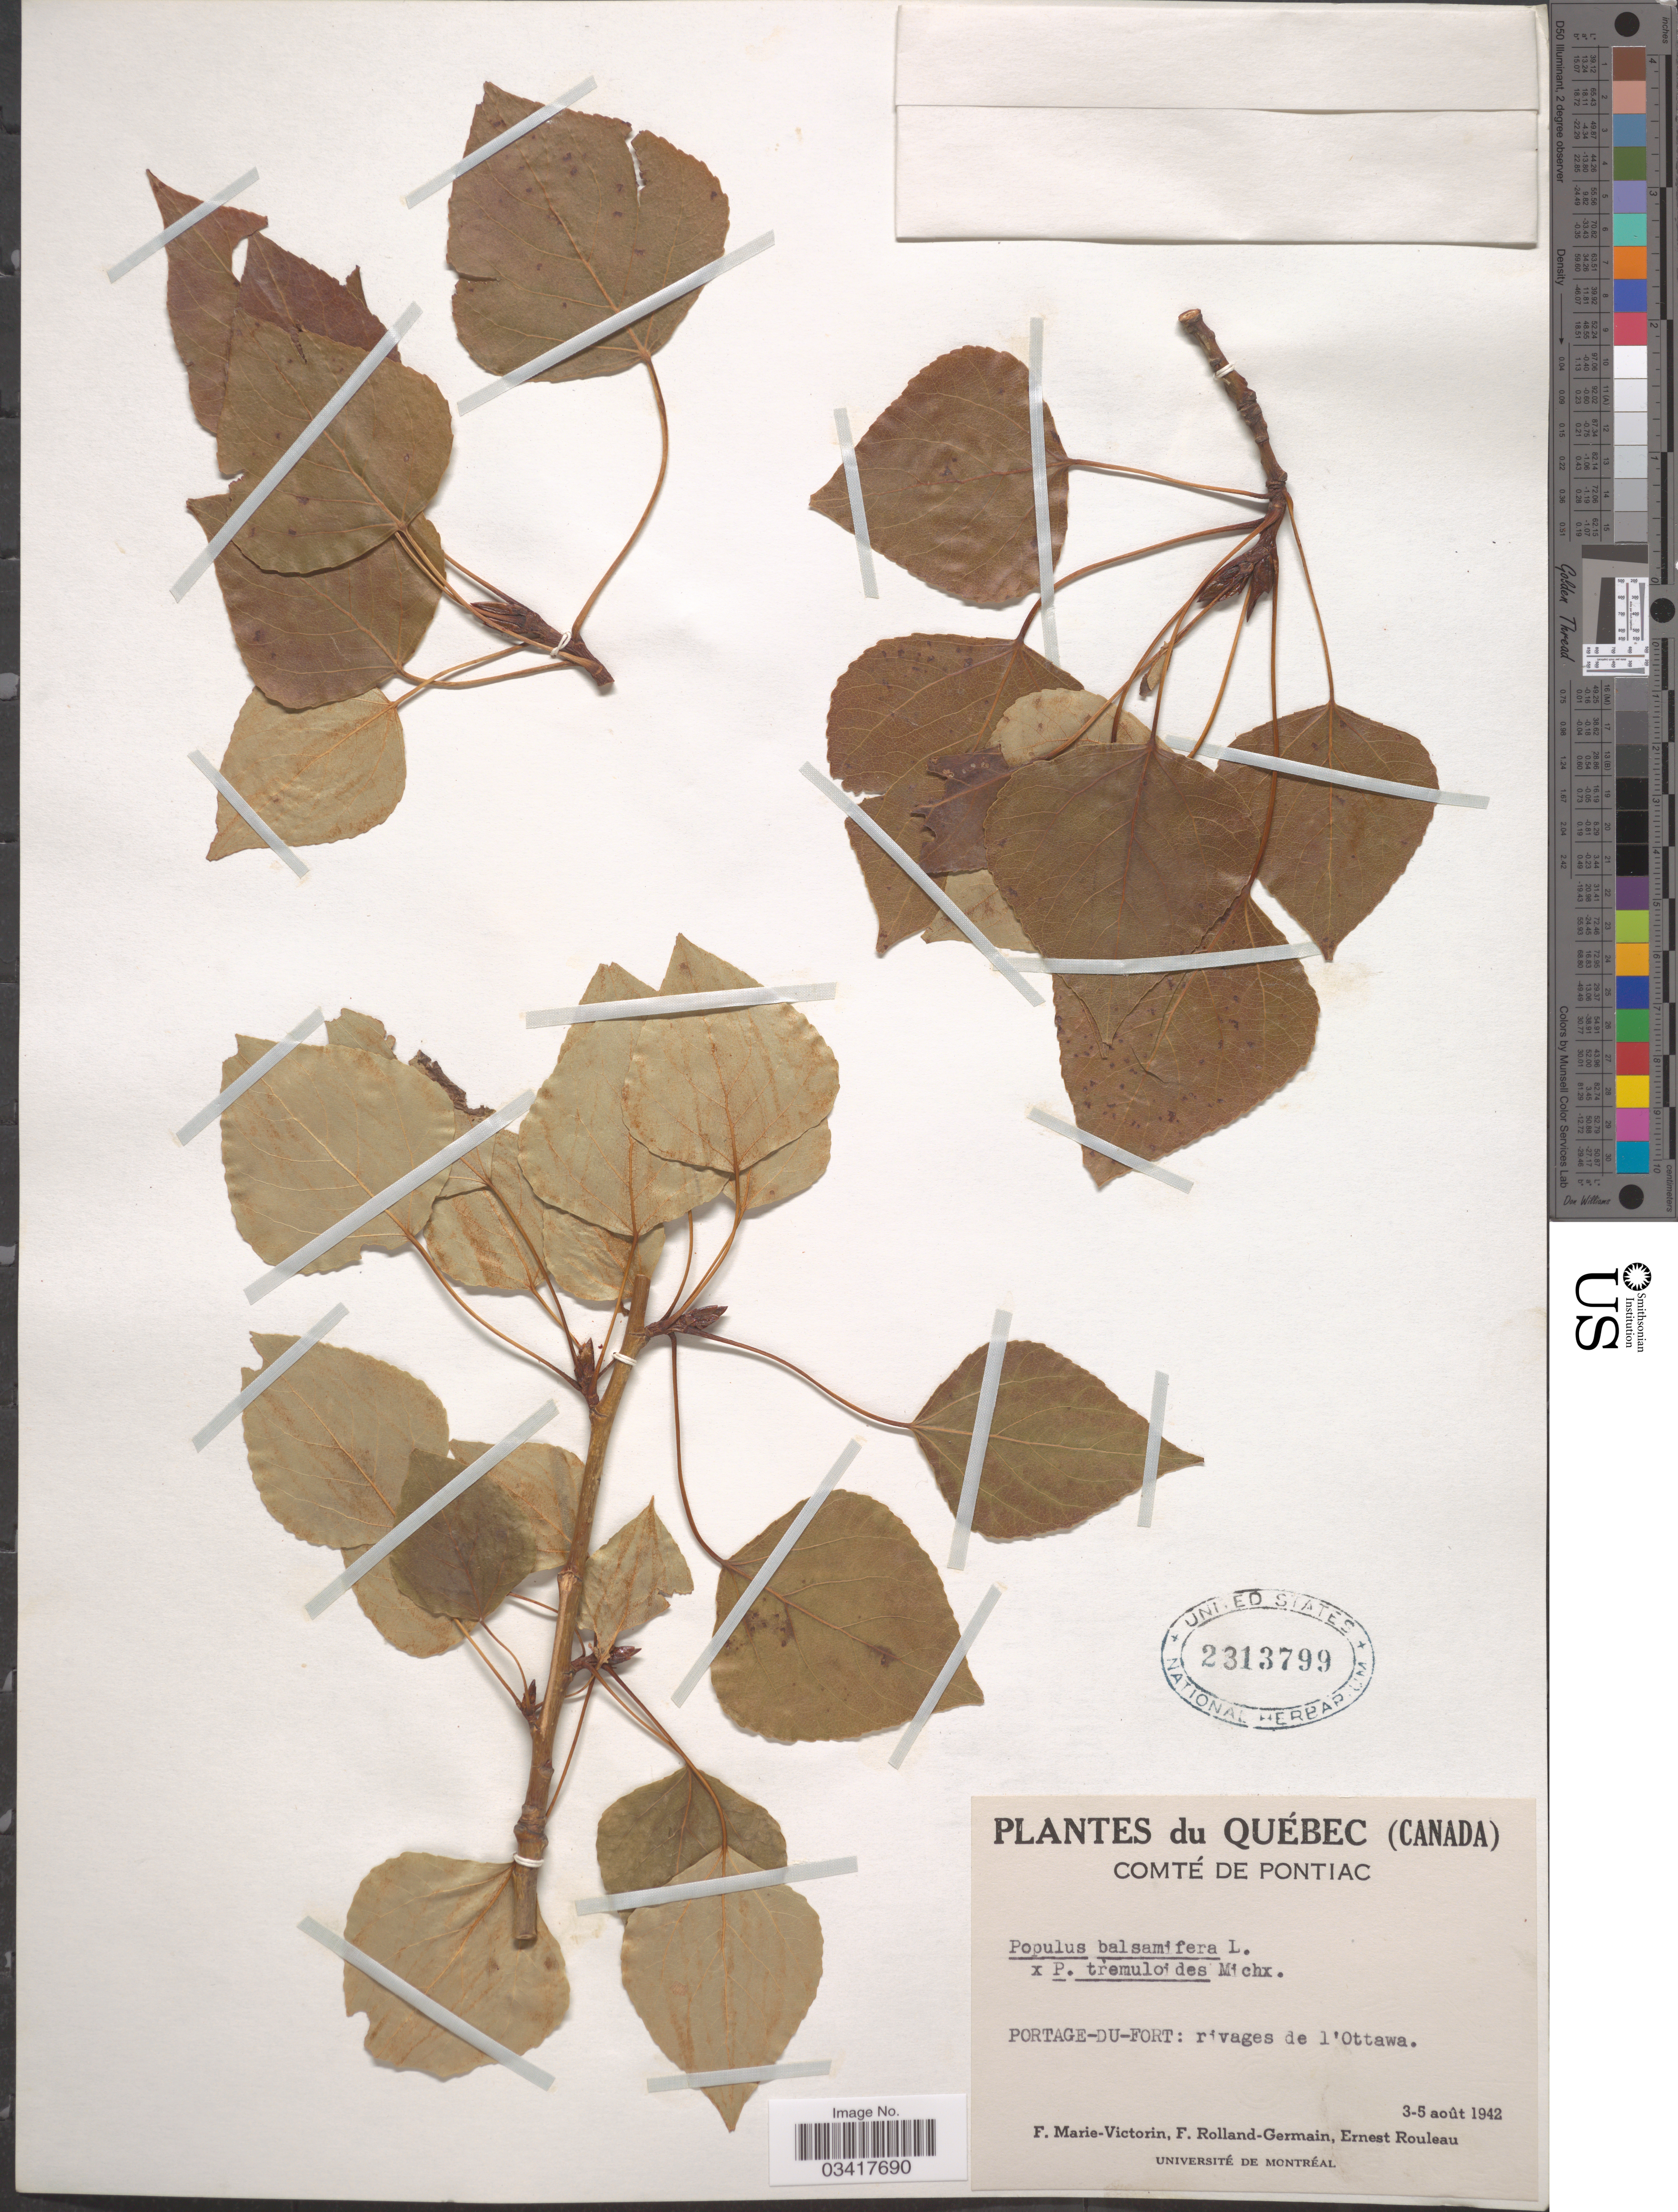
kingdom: Plantae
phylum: Tracheophyta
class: Magnoliopsida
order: Malpighiales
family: Salicaceae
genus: Populus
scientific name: Populus balsamifera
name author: L.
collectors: F. Marie-Victorin, Rolland-Germain & J. Rouleau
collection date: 1942-08-03/1942-08-05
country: Canada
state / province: Quebec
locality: Comté de Pontiac. Portage-du-fort: rivages de l'Ottawa.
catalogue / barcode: US 2313799